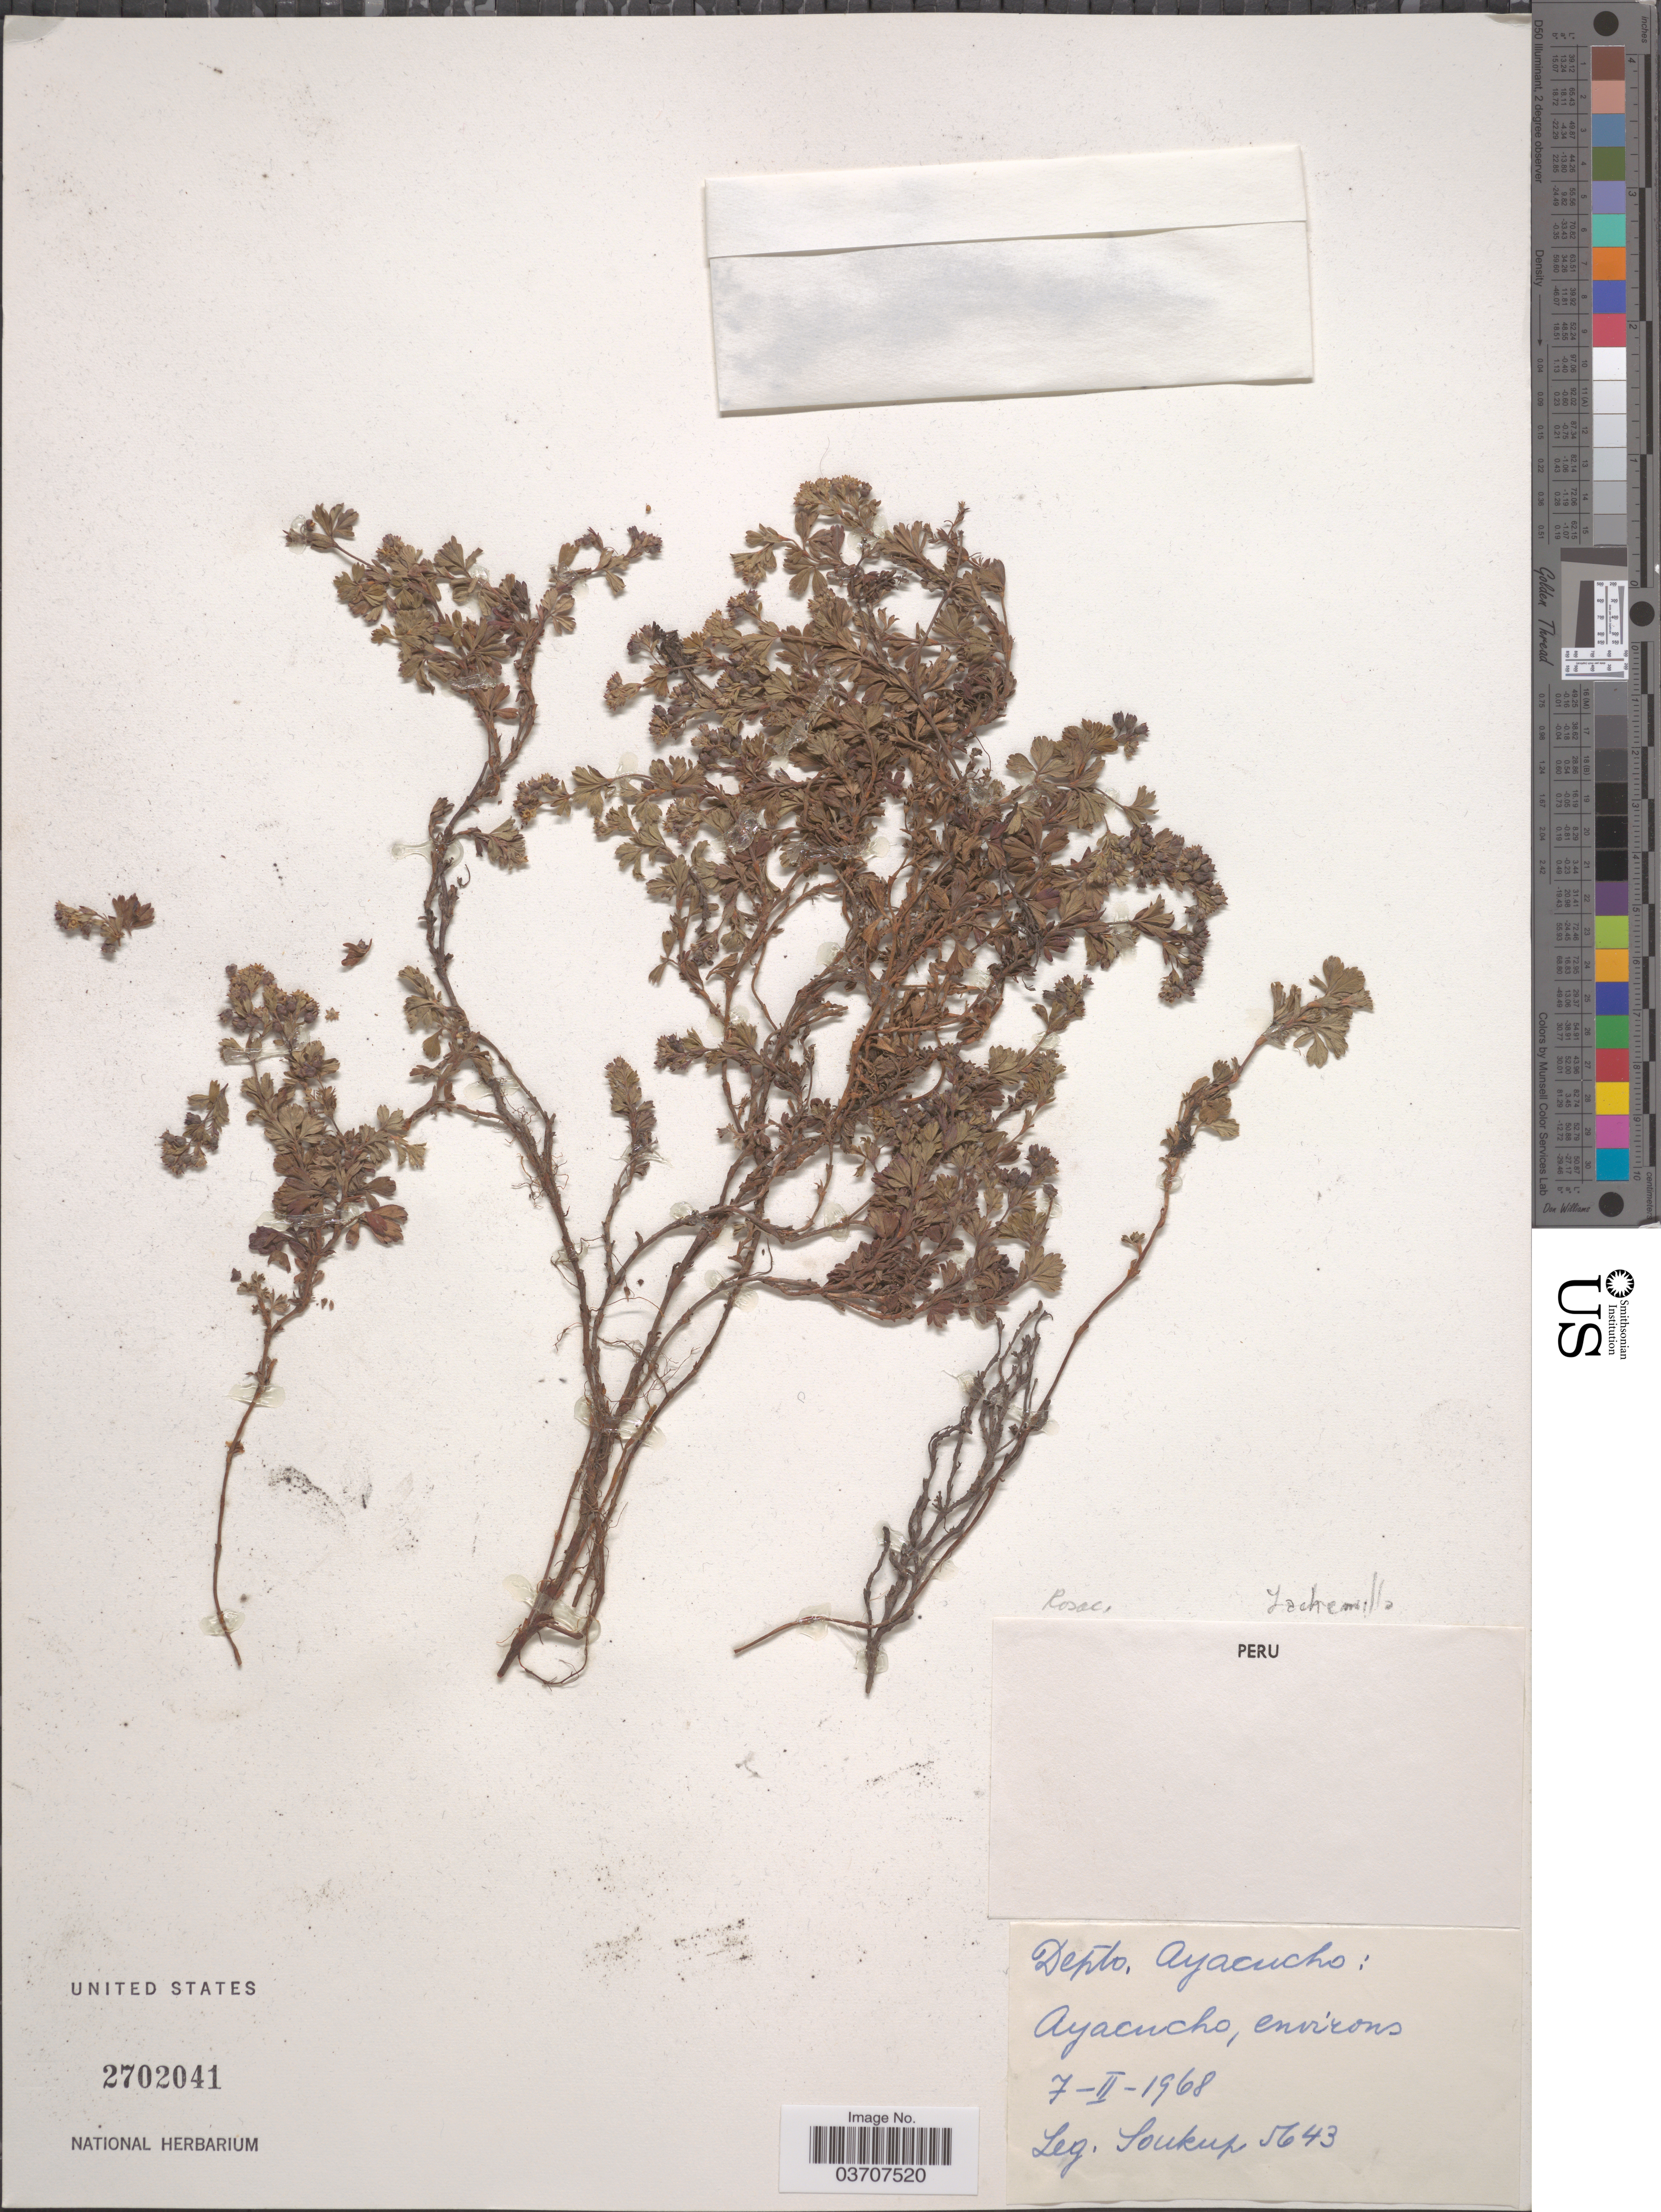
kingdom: Plantae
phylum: Tracheophyta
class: Magnoliopsida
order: Rosales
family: Rosaceae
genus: Lachemilla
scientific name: Lachemilla sp.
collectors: -- Soukup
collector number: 5643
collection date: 1968-02-07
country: Peru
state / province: Ayacucho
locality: Depto. Ayacucho, environs.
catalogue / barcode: US 2702041